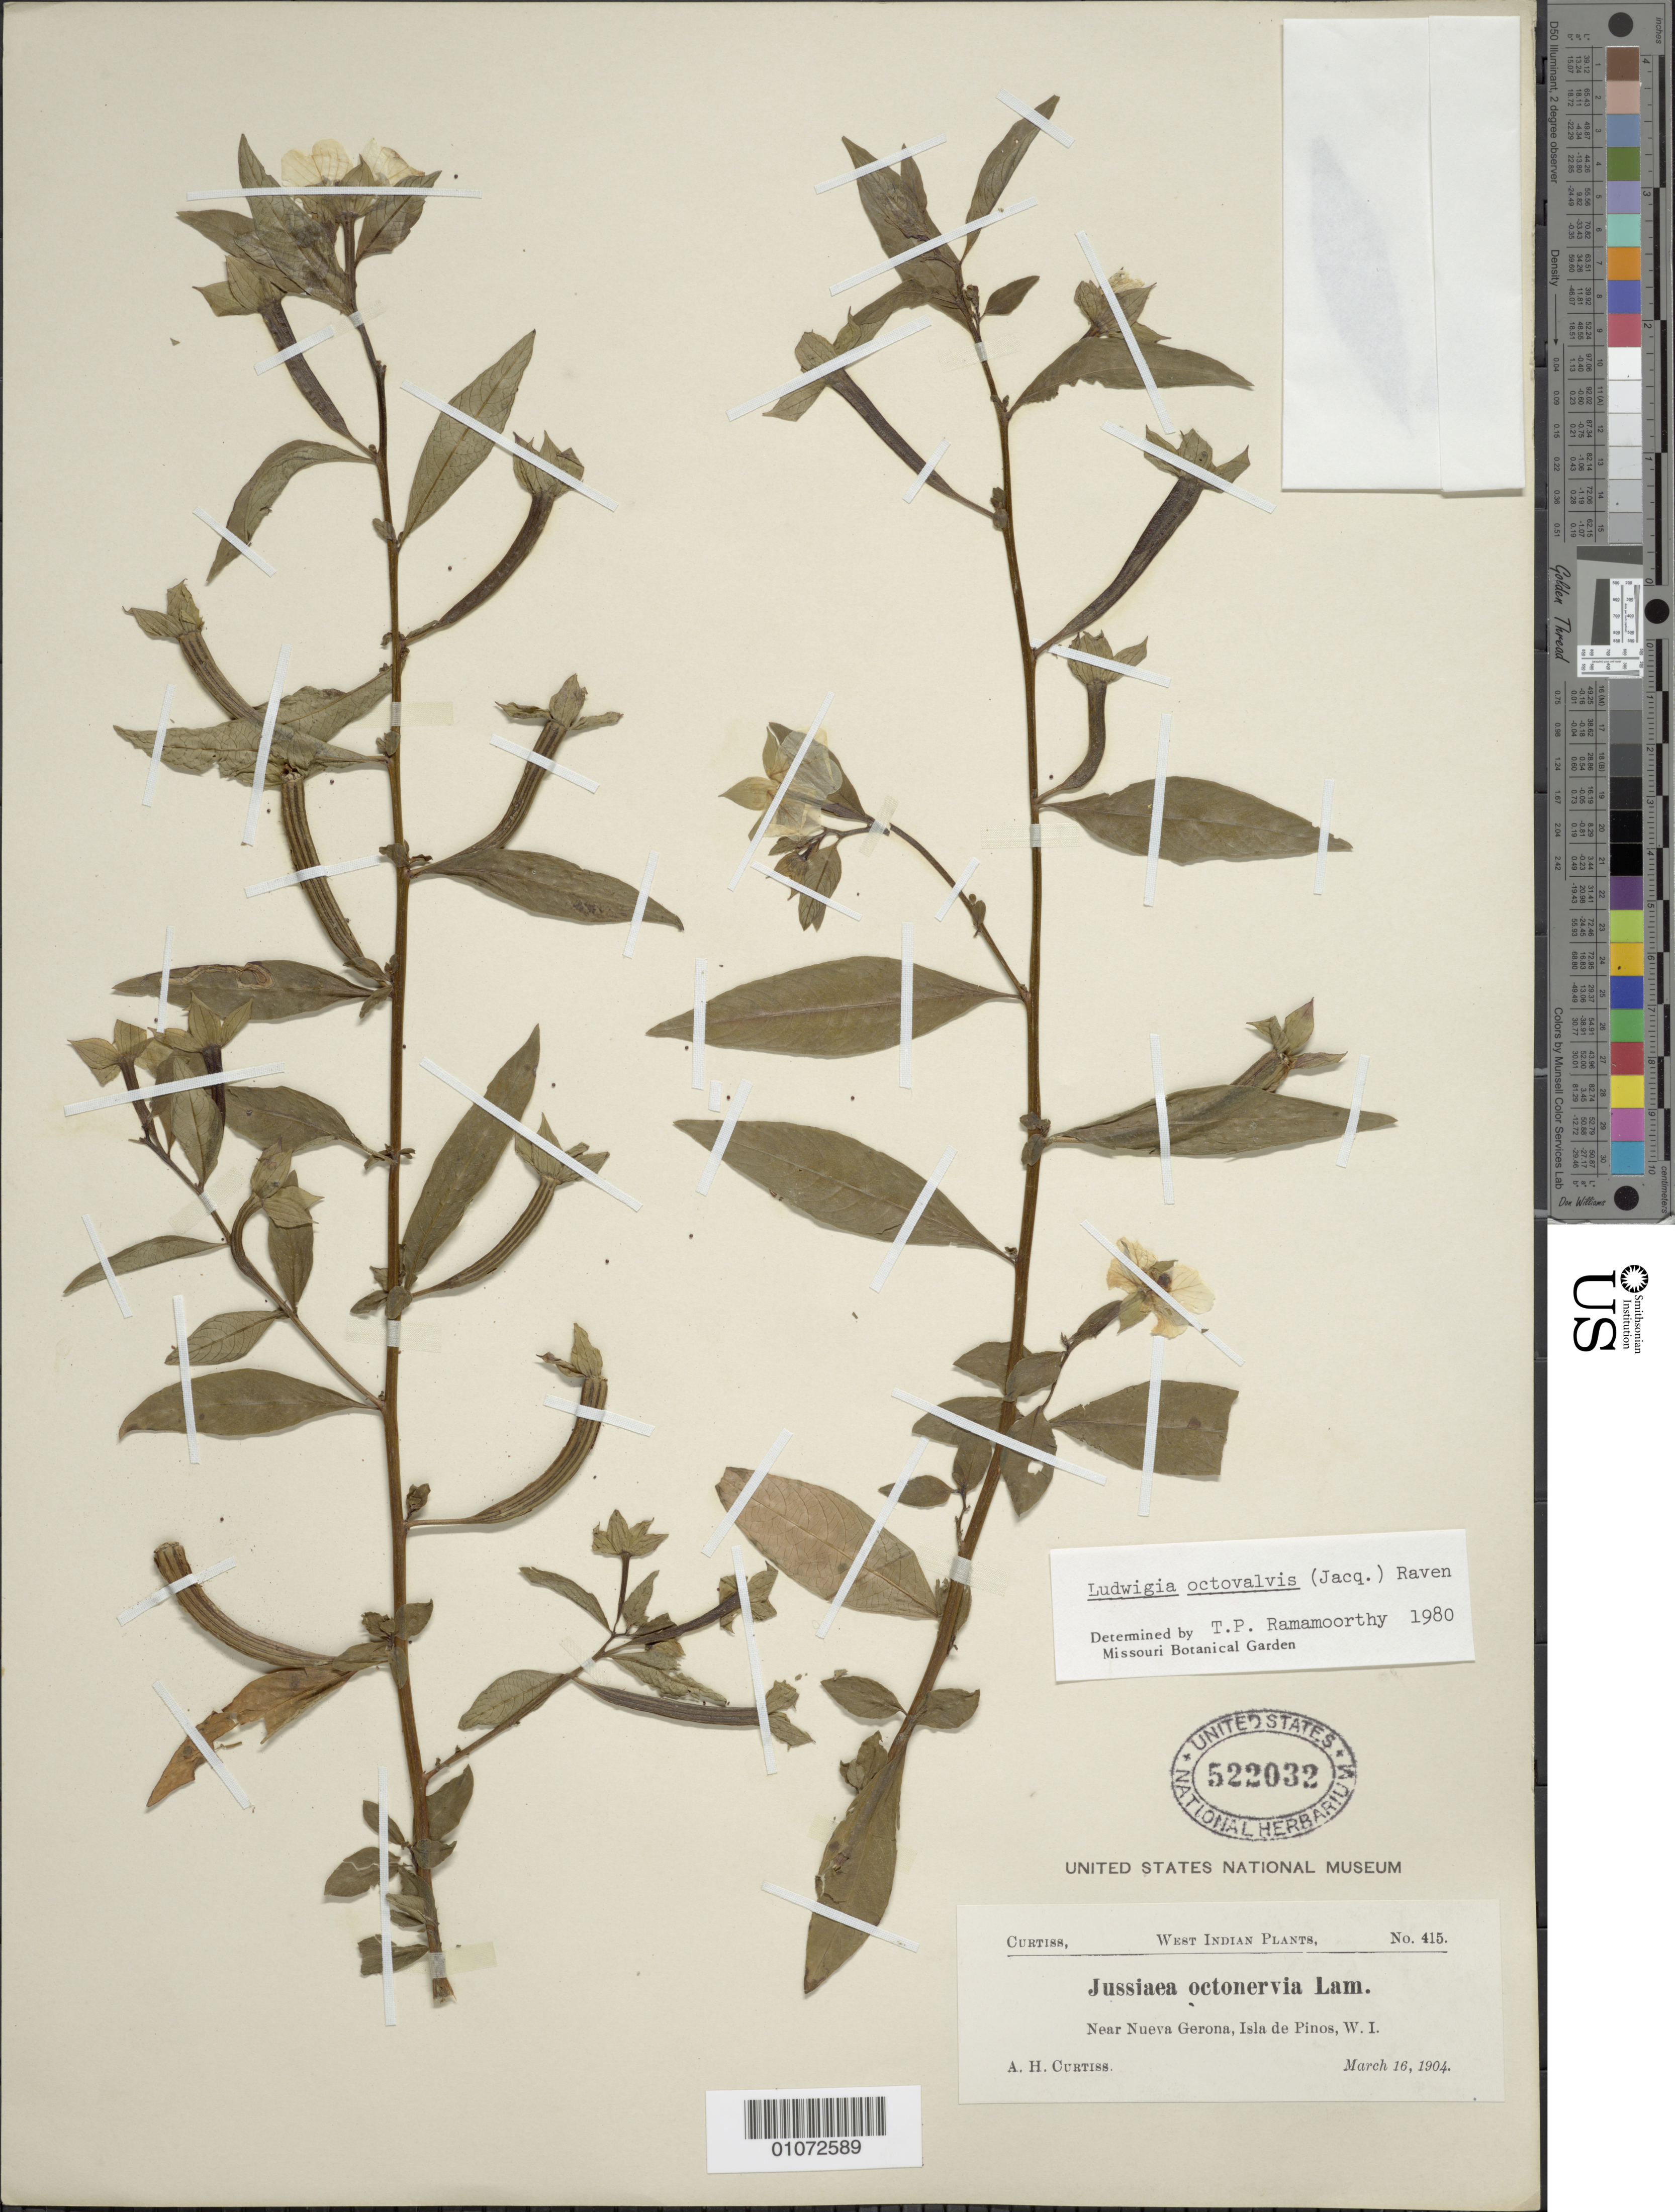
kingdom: Plantae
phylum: Tracheophyta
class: Magnoliopsida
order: Myrtales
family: Onagraceae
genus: Ludwigia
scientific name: Ludwigia octovalvis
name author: (Jacq.) P.H. Raven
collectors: A. H. Curtiss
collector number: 415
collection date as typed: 16 Mar 1904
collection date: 1904-03-16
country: Cuba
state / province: Isla de La Juventud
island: Isla de la Juventud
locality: Isle of Pines, Near Nueva Gerona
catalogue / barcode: US 522032